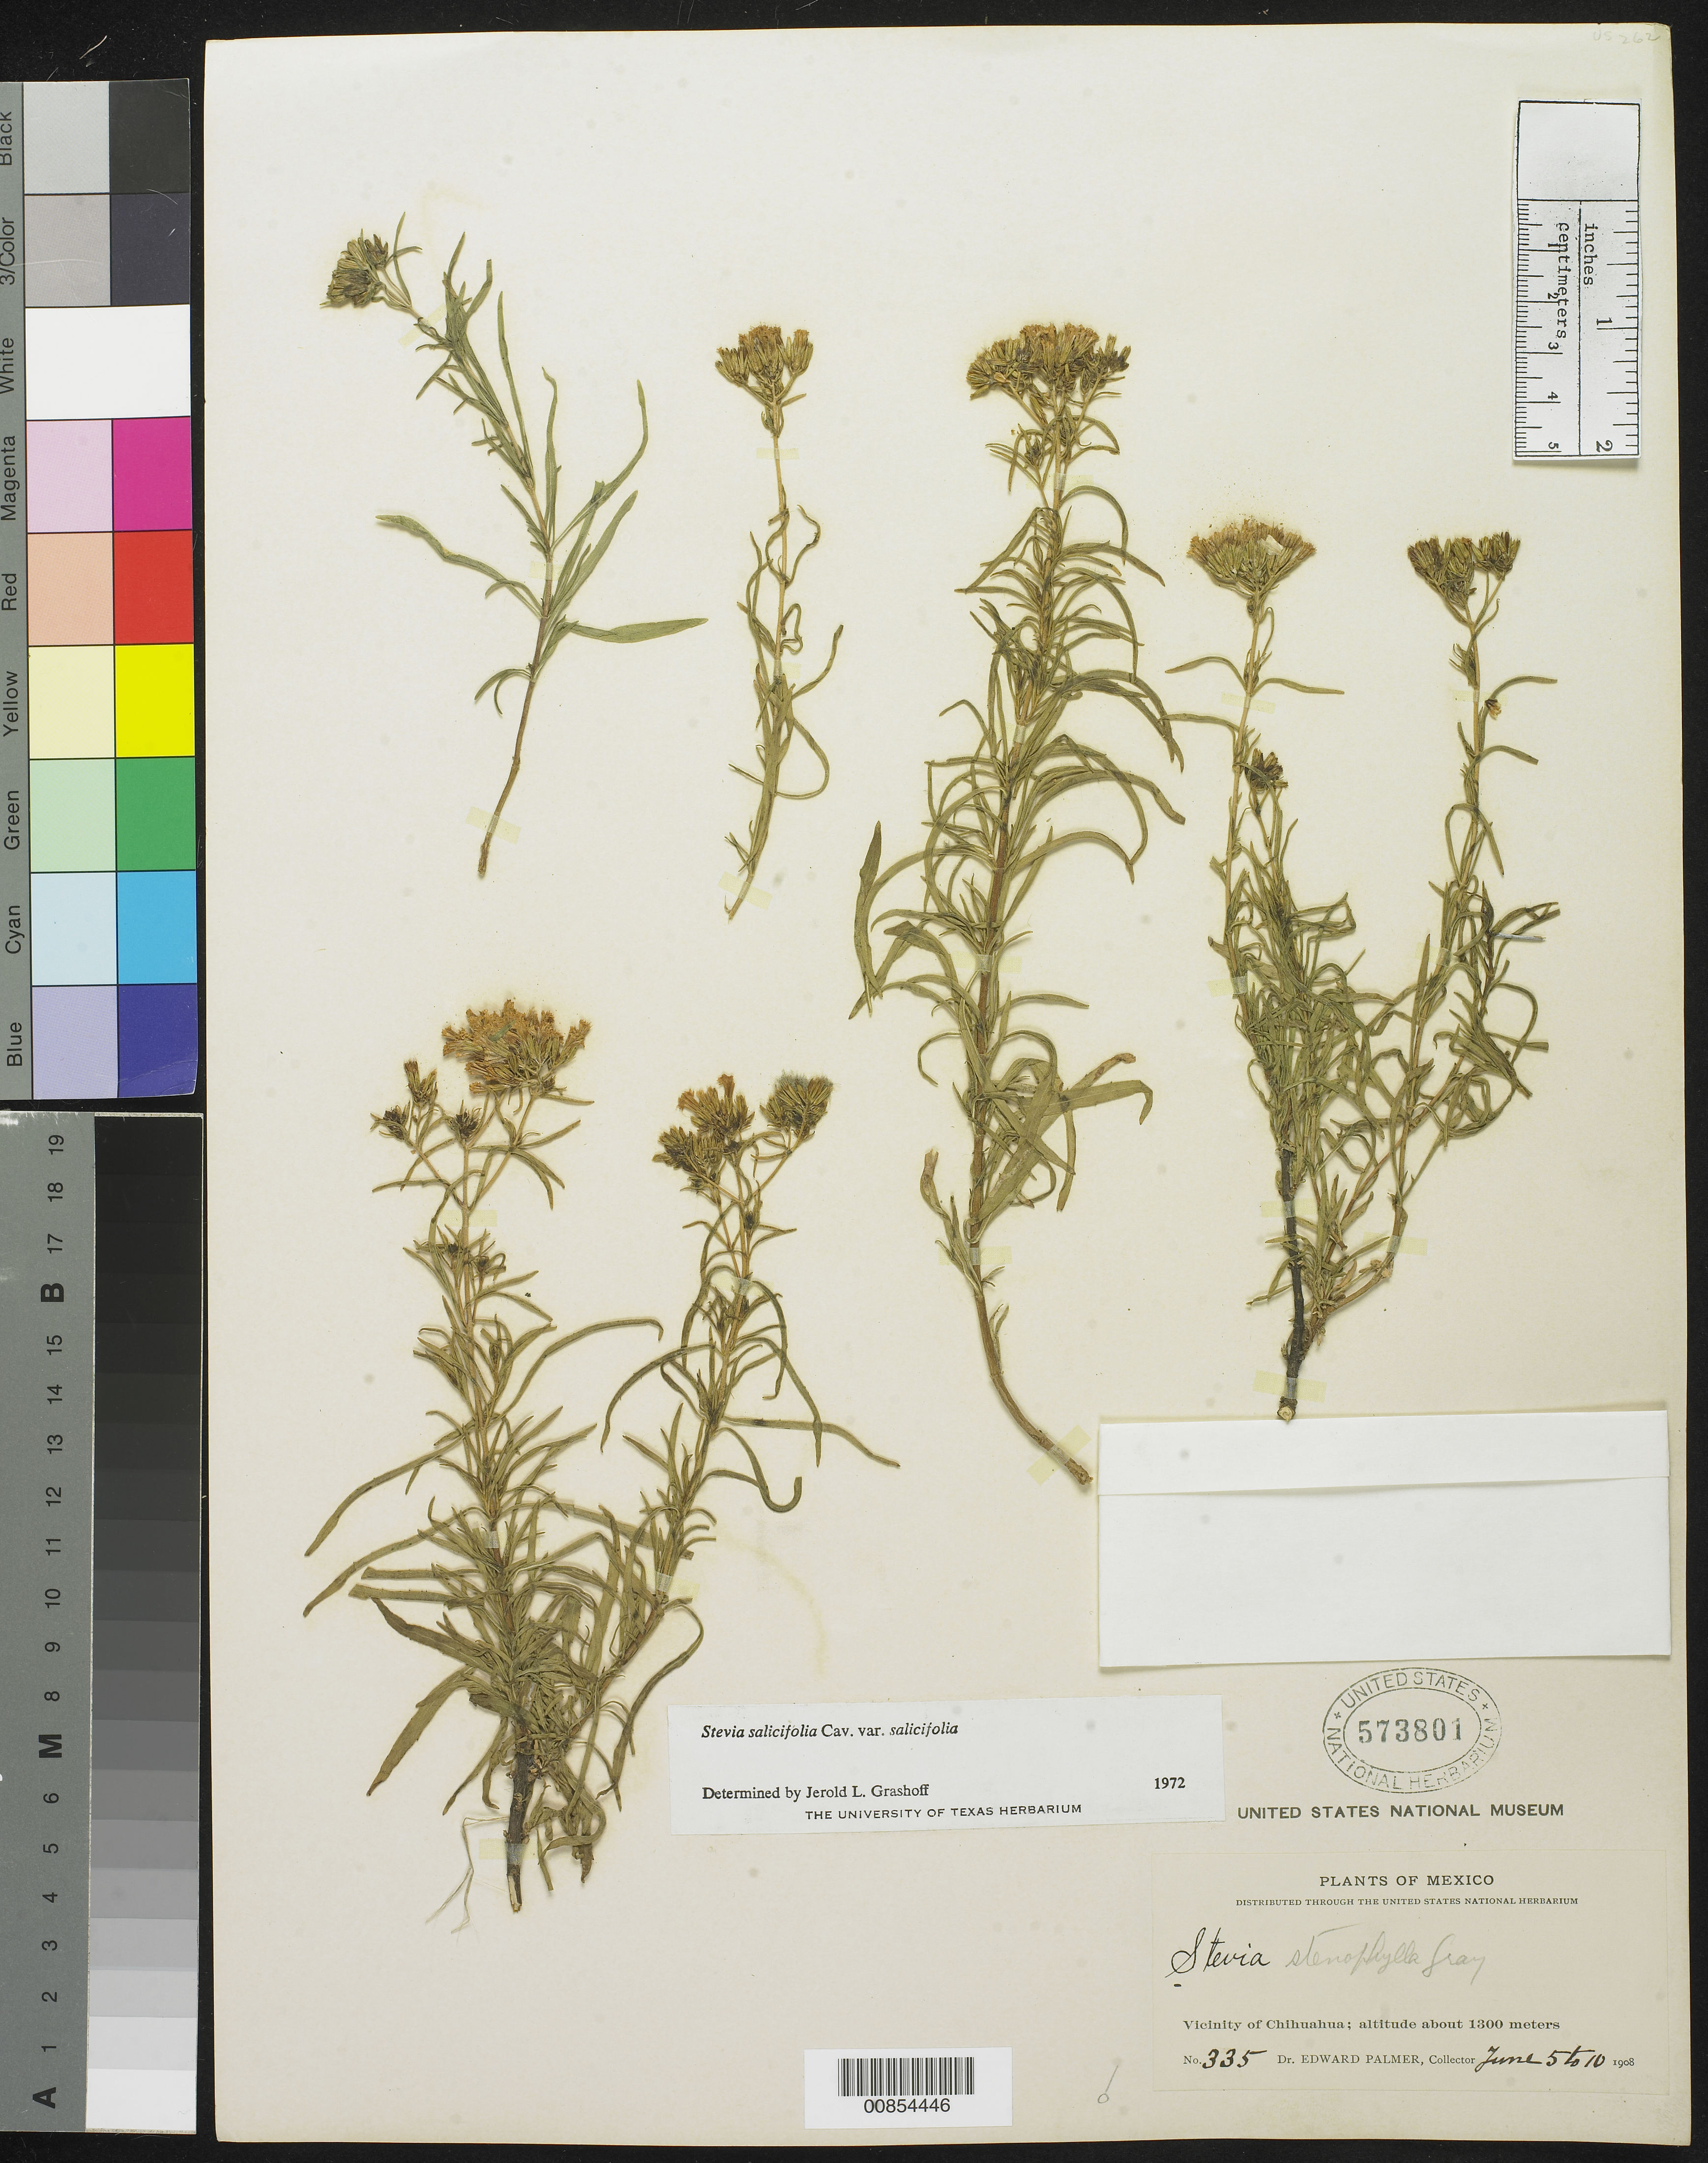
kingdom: Plantae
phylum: Tracheophyta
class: Magnoliopsida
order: Asterales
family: Asteraceae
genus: Stevia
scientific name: Stevia salicifolia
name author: Cav.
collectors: E. Palmer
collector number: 335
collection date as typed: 05 Jun 1908 to 10 Jun 1908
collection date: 1908-06-05/1908-06-10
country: Mexico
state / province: Chihuahua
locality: Vicinity of Chihuahua.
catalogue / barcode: US 573801